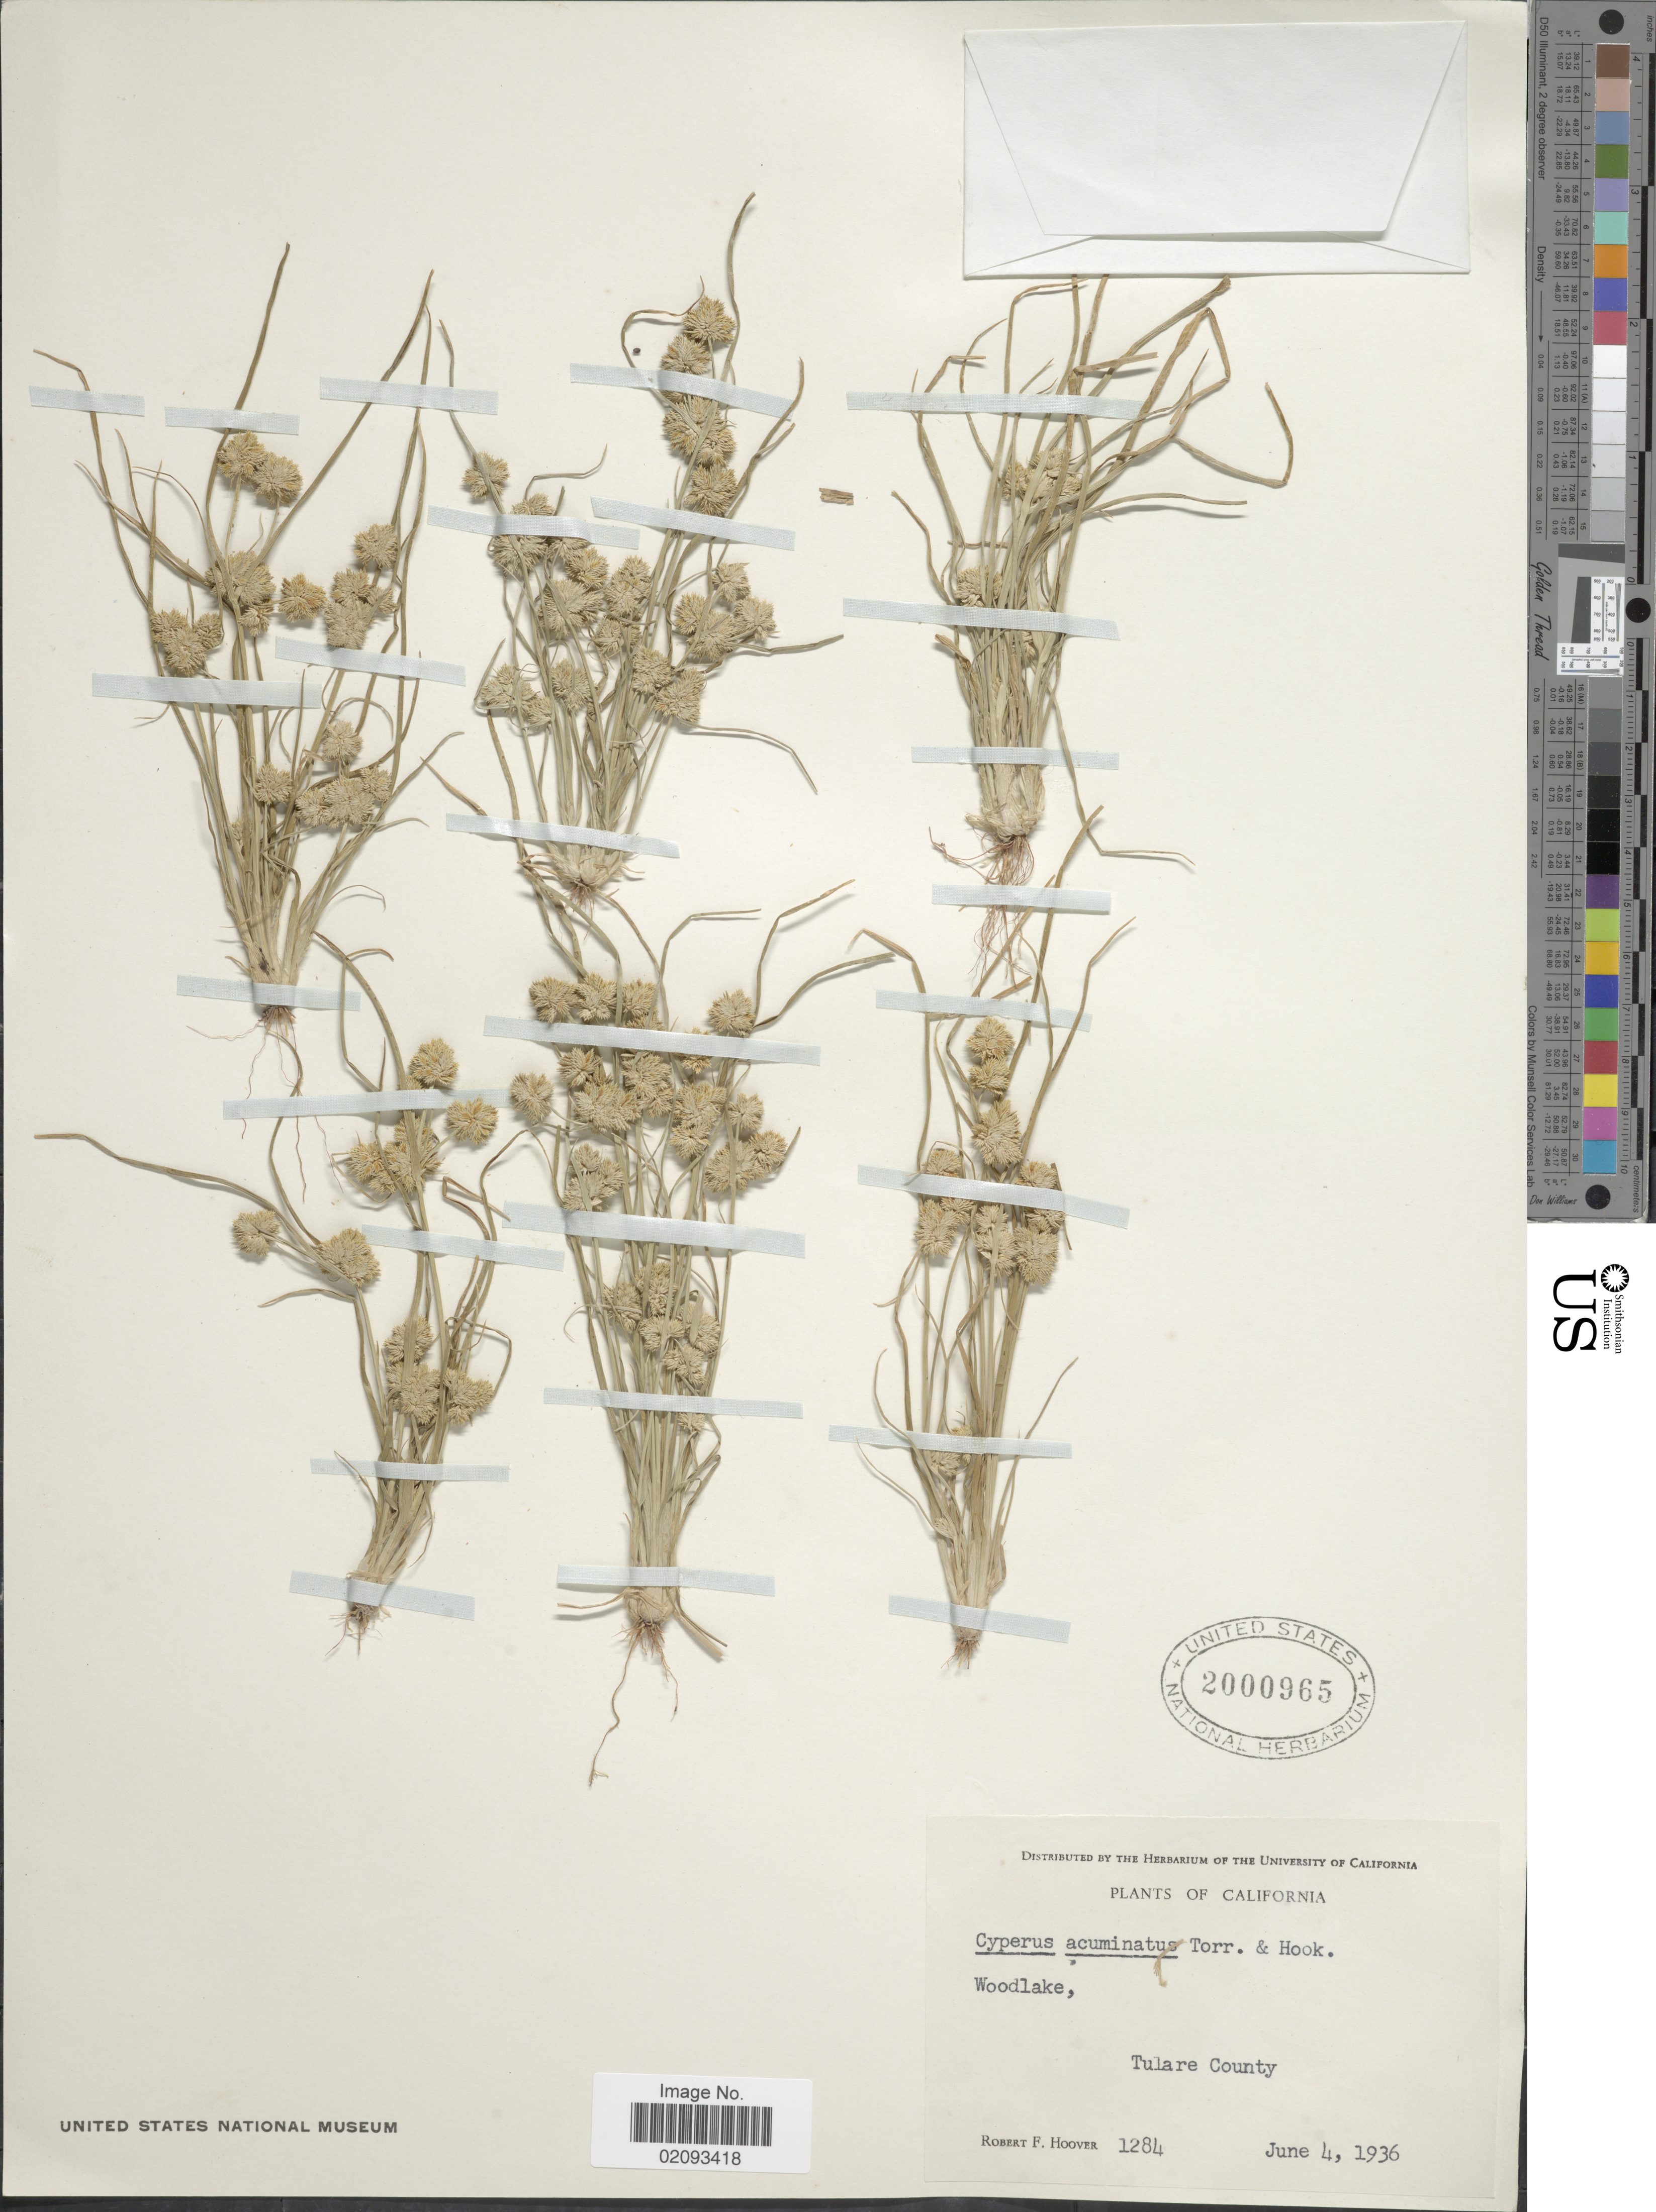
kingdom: Plantae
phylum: Tracheophyta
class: Liliopsida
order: Poales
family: Cyperaceae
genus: Cyperus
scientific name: Cyperus acuminatus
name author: Torr. & Hook.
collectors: R. F. Hoover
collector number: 1284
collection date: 1936-06-04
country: United States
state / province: California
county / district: Tulare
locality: Woodlake, Tulare County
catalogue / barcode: US 2000965